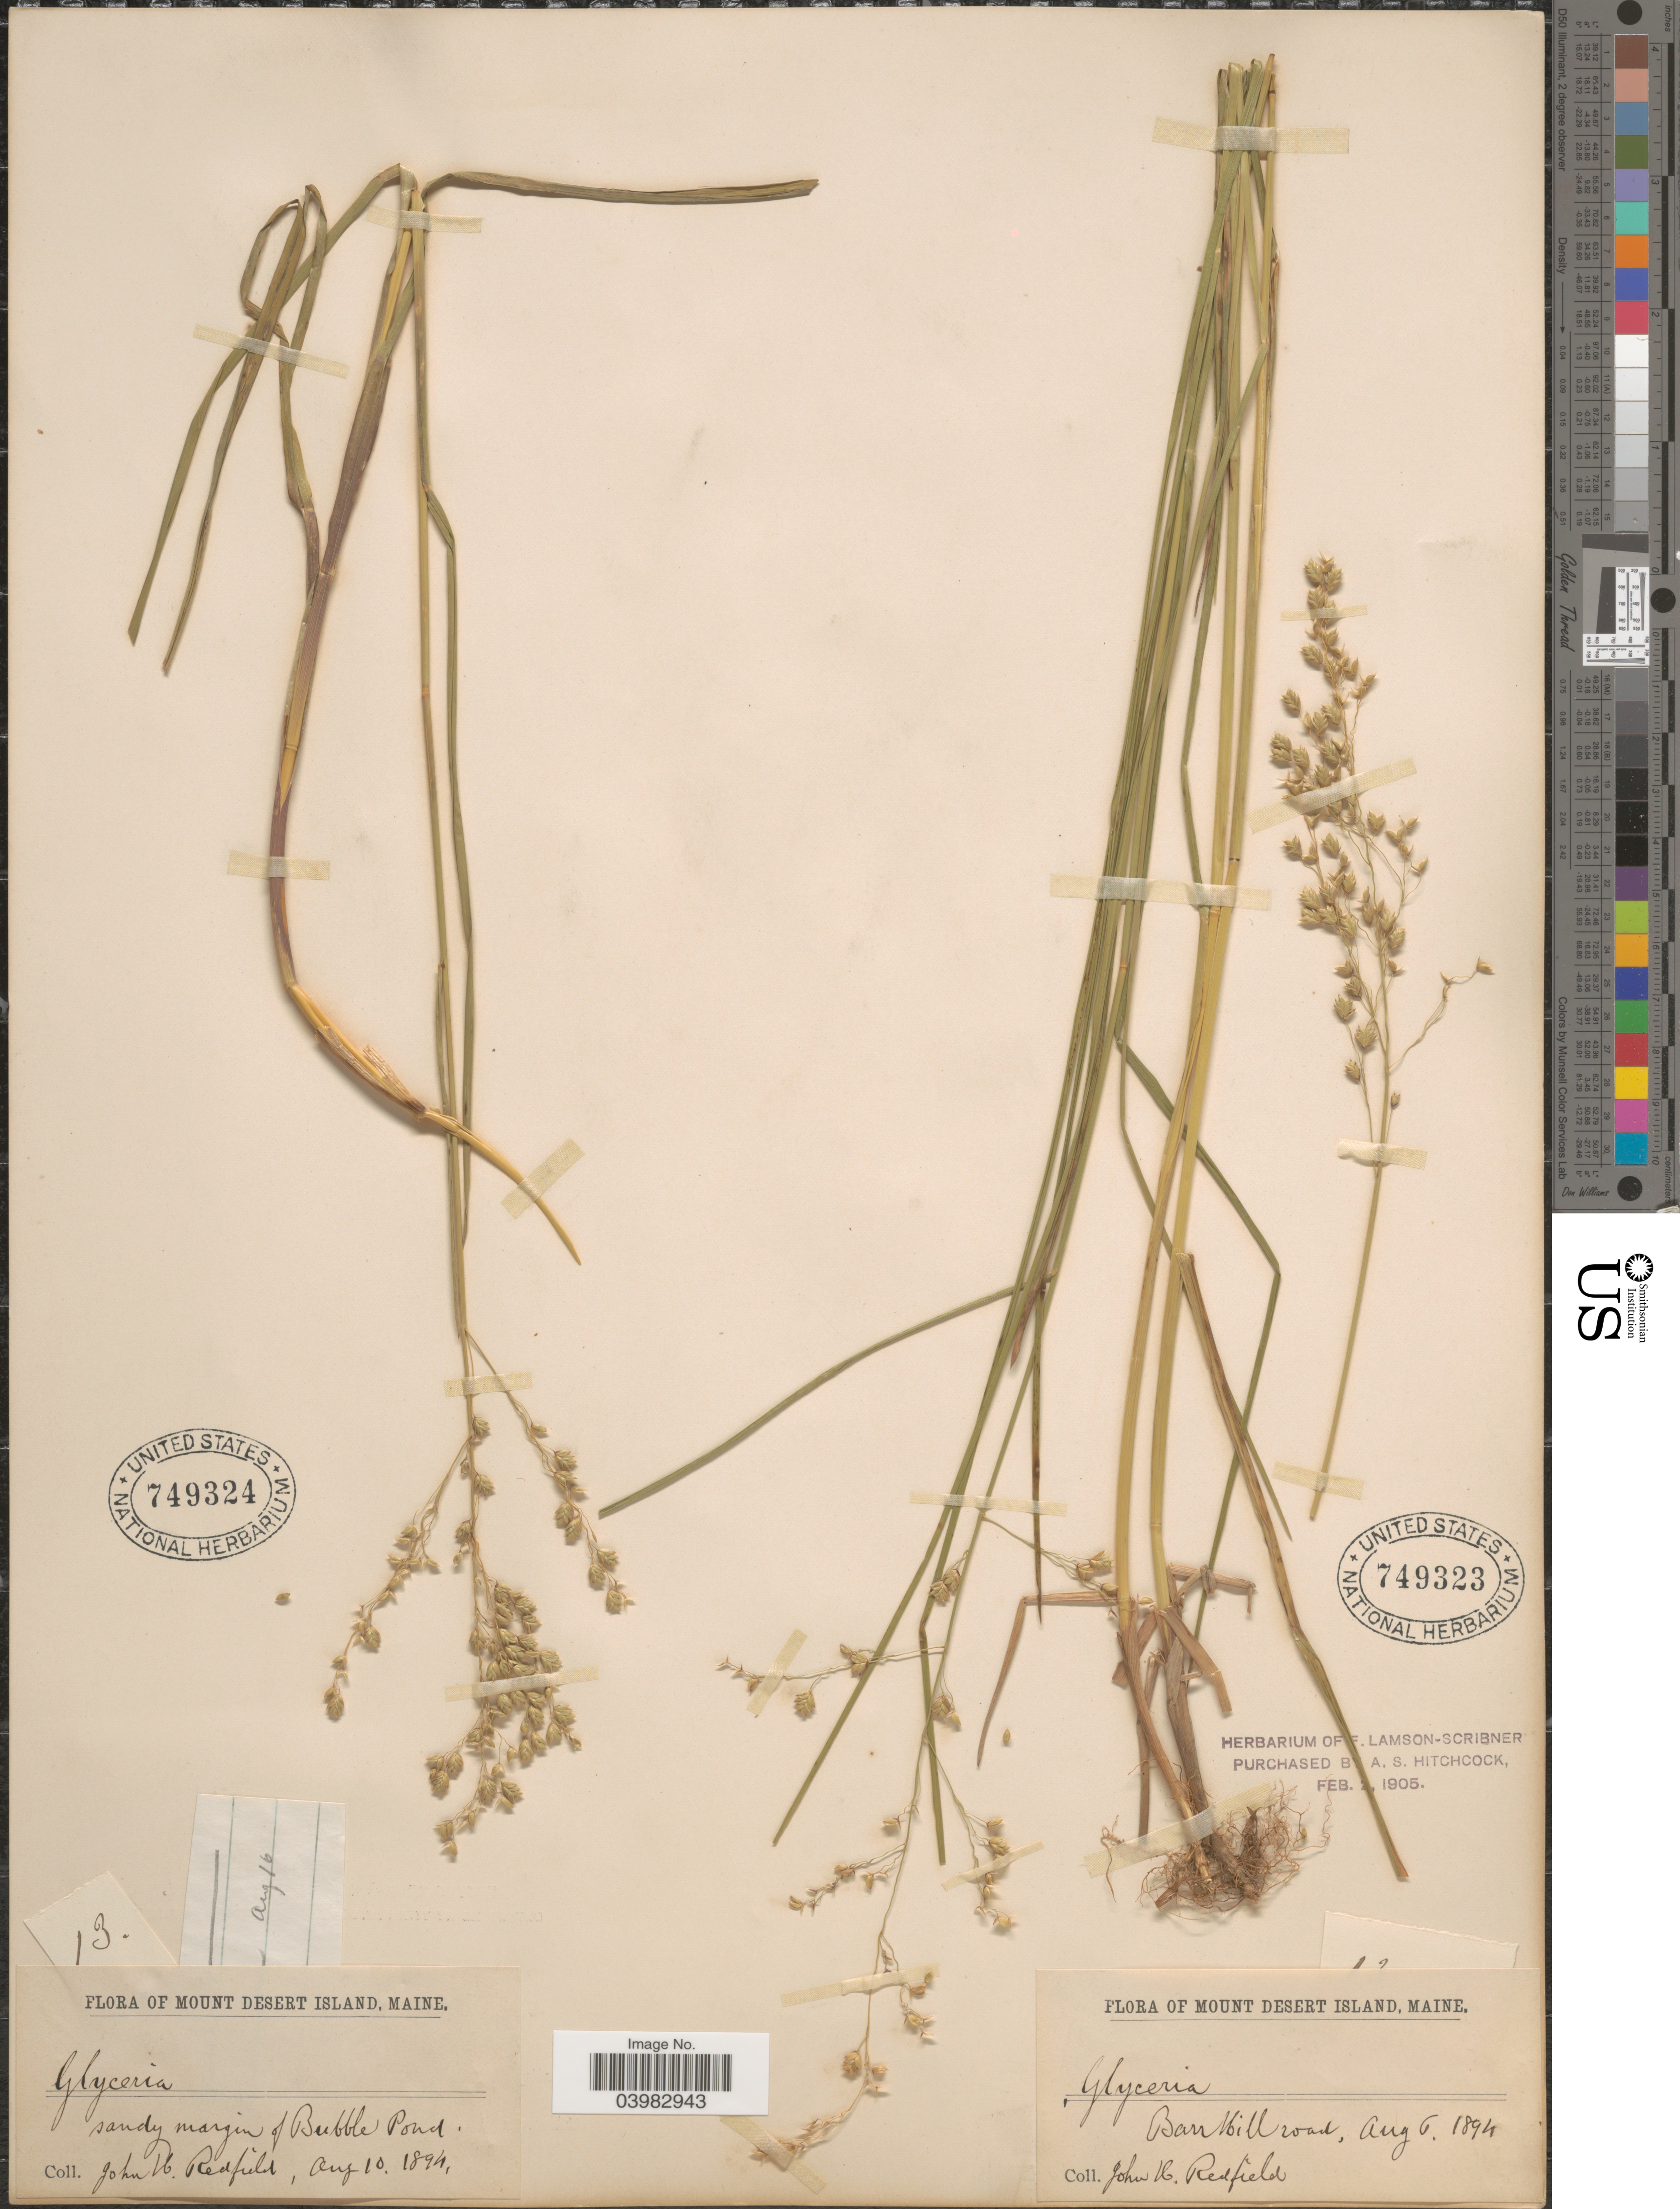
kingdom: Plantae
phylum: Tracheophyta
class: Liliopsida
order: Poales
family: Poaceae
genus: Glyceria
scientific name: Glyceria canadensis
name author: (Michx.) Trin.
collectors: J. Redfield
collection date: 1894-08-10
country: United States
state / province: Maine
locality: Mount Desert Island. Bubble Pond.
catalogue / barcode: US 749324